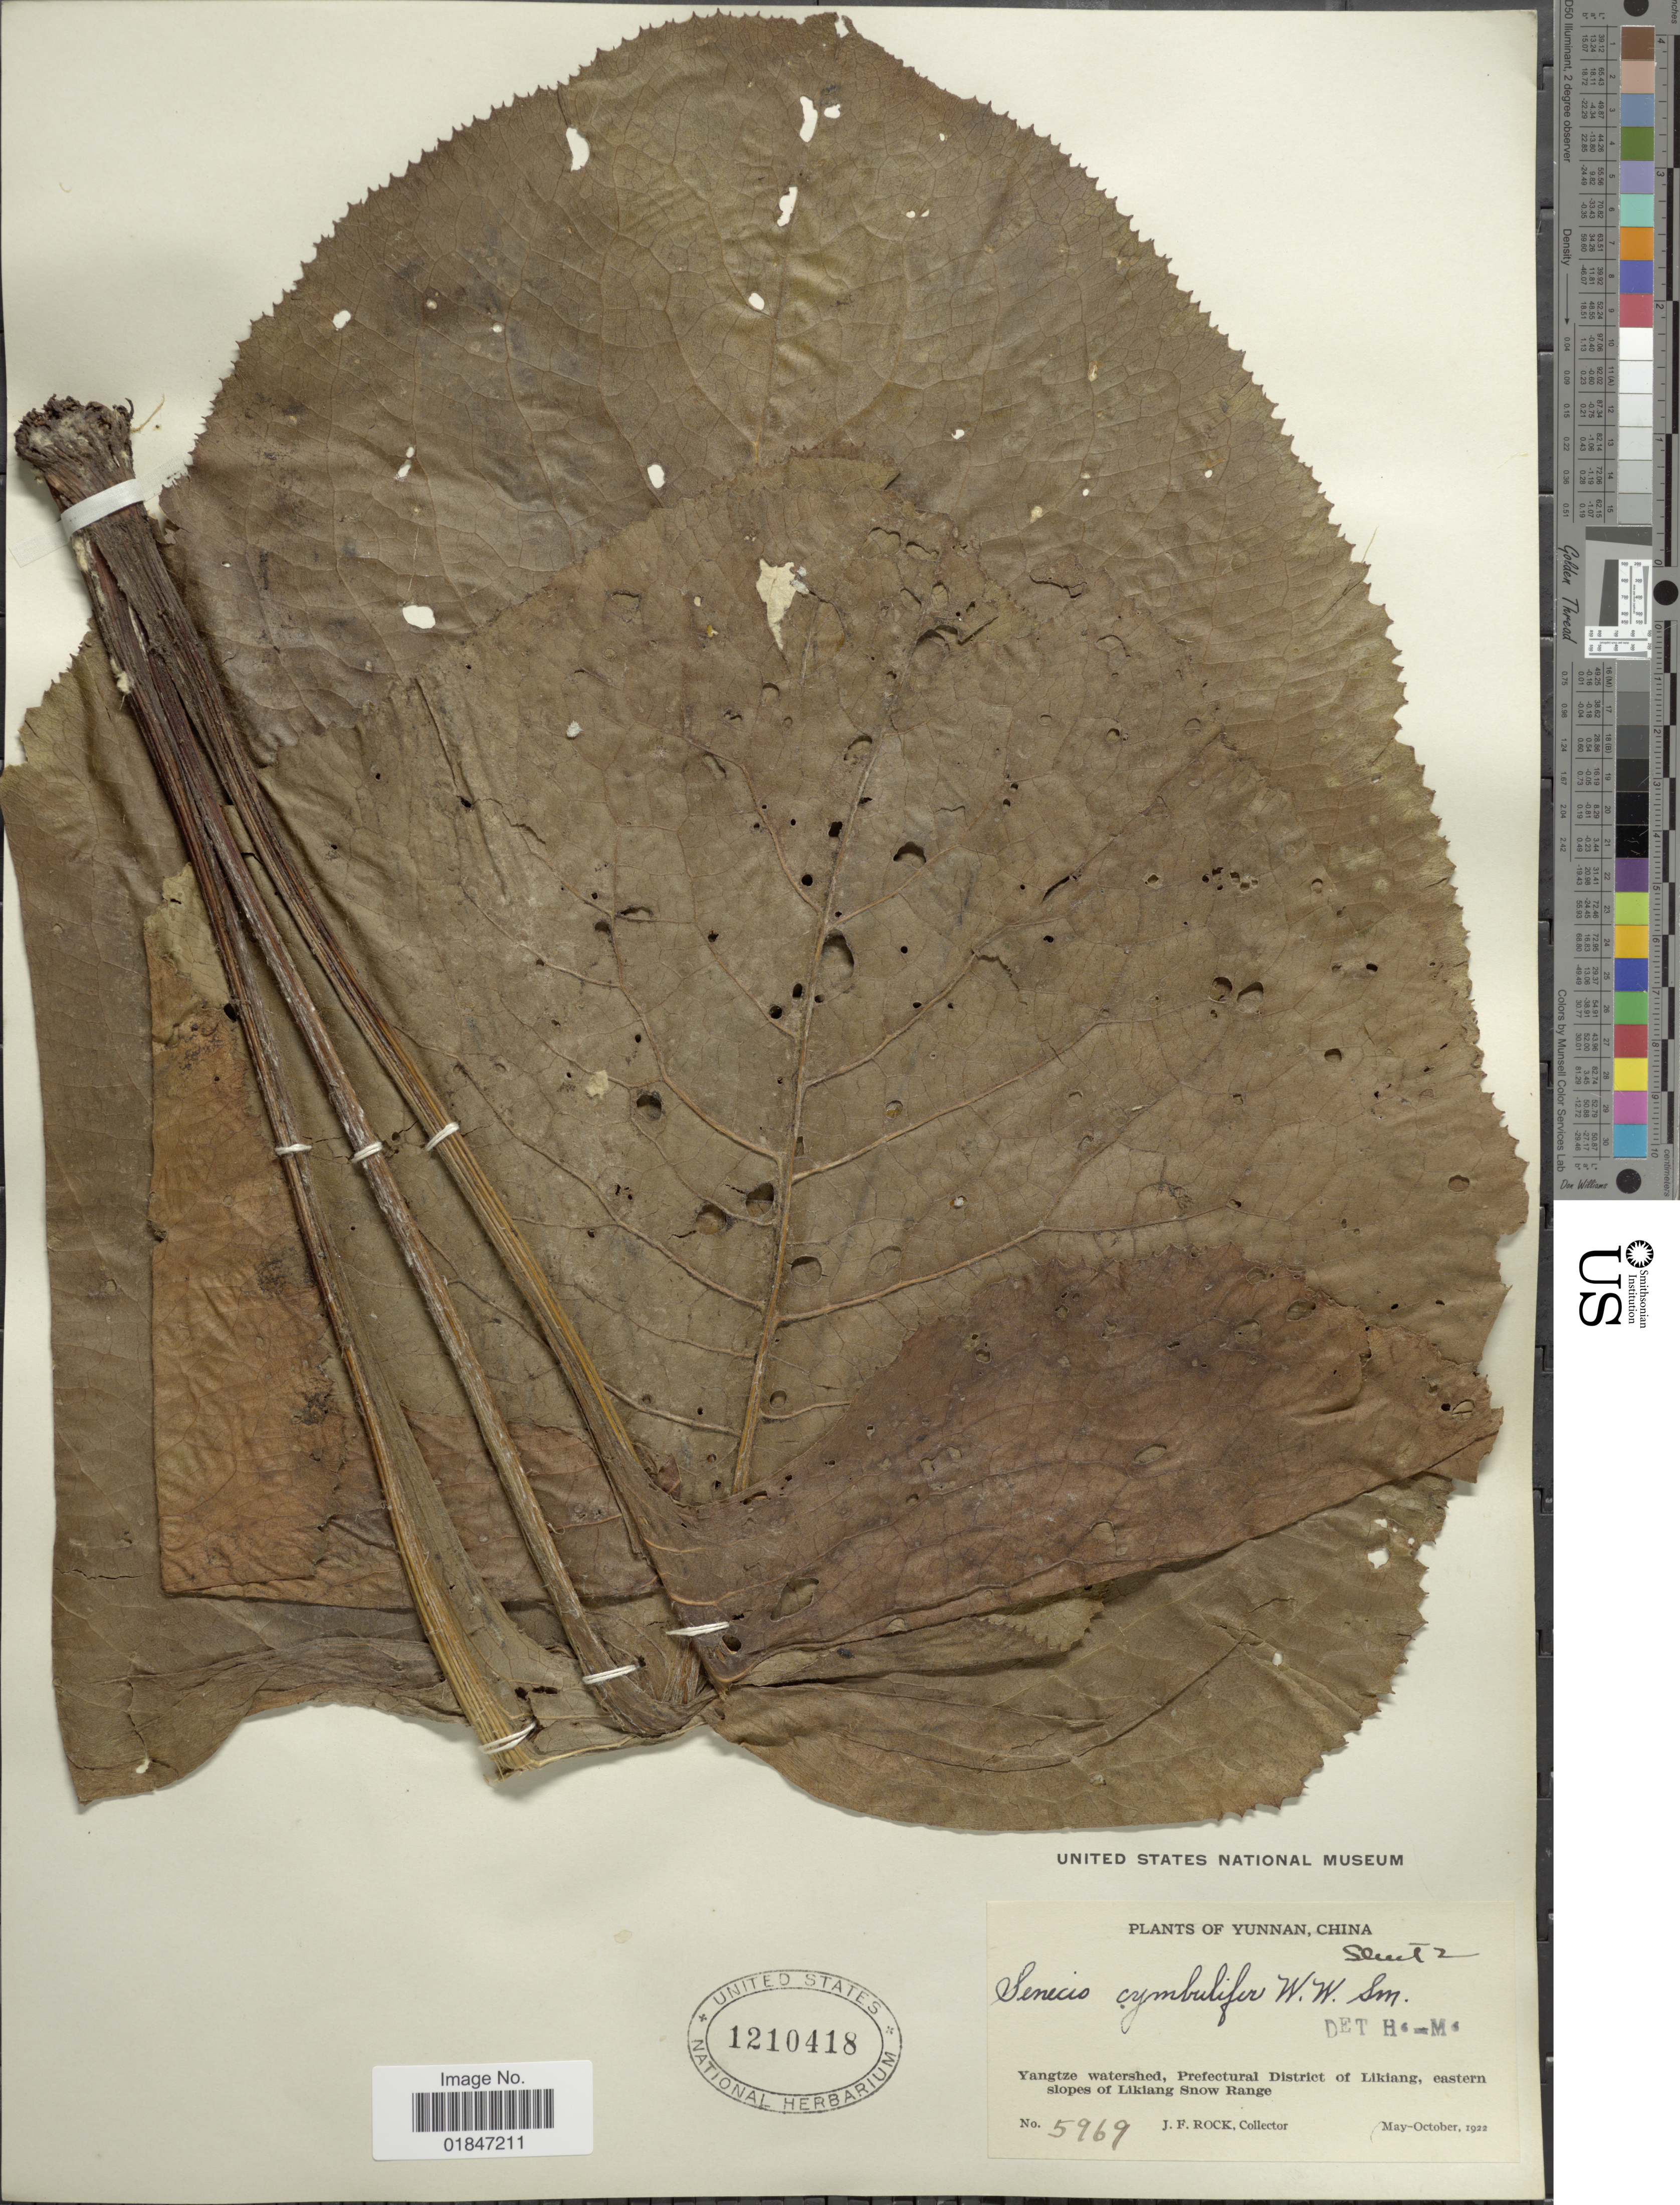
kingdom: Plantae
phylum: Tracheophyta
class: Magnoliopsida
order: Asterales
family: Asteraceae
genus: Ligularia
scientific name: Ligularia cymbulifera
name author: (W.W. Sm.) Hand.-Mazz.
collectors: J. Rock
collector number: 5969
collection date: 1922-05/1922-10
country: China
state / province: Yunnan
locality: Yunnan, China. Yangtze watershed, Prefectual District of Likiang, eastern slopes of Likiang Snow Range.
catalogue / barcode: US 1210418